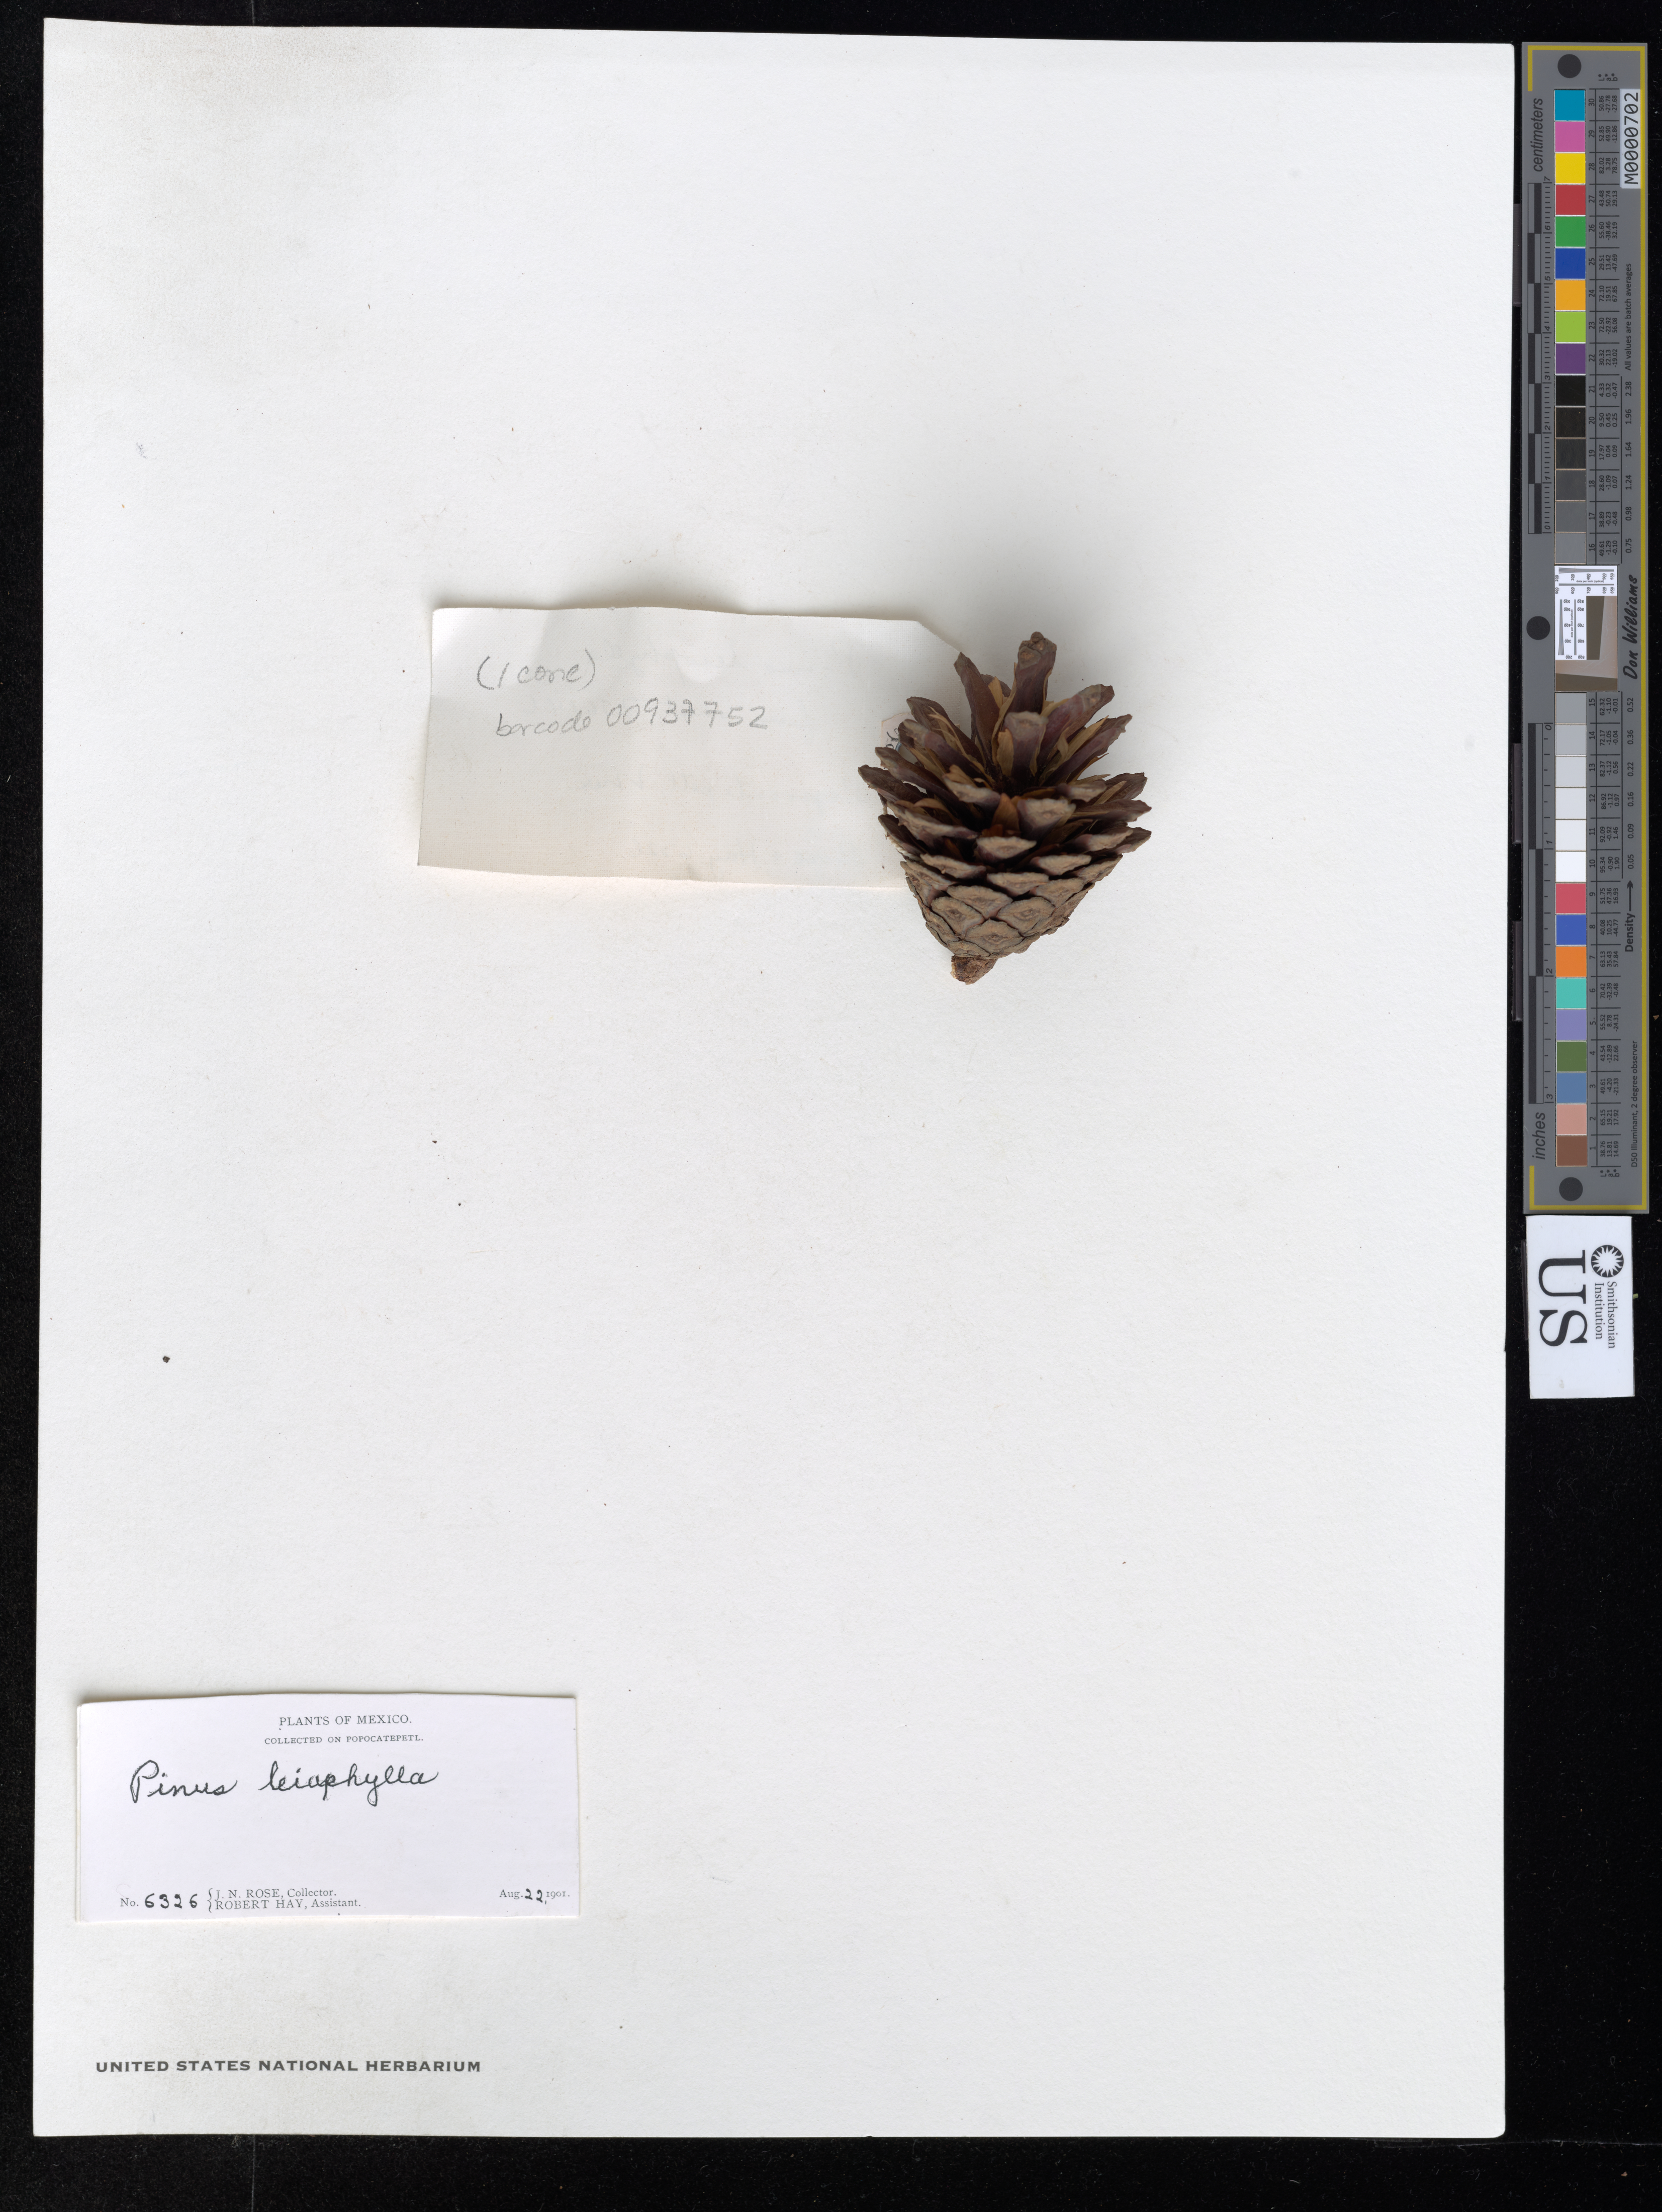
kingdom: Plantae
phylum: Tracheophyta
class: Pinopsida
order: Pinales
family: Pinaceae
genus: Pinus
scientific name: Pinus leiophylla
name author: Schiede ex Schltdl. & Cham.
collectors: J. N. Rose & R. Hay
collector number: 6326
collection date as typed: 22 Aug 1901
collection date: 1901-08-22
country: Mexico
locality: Popocatepetl.